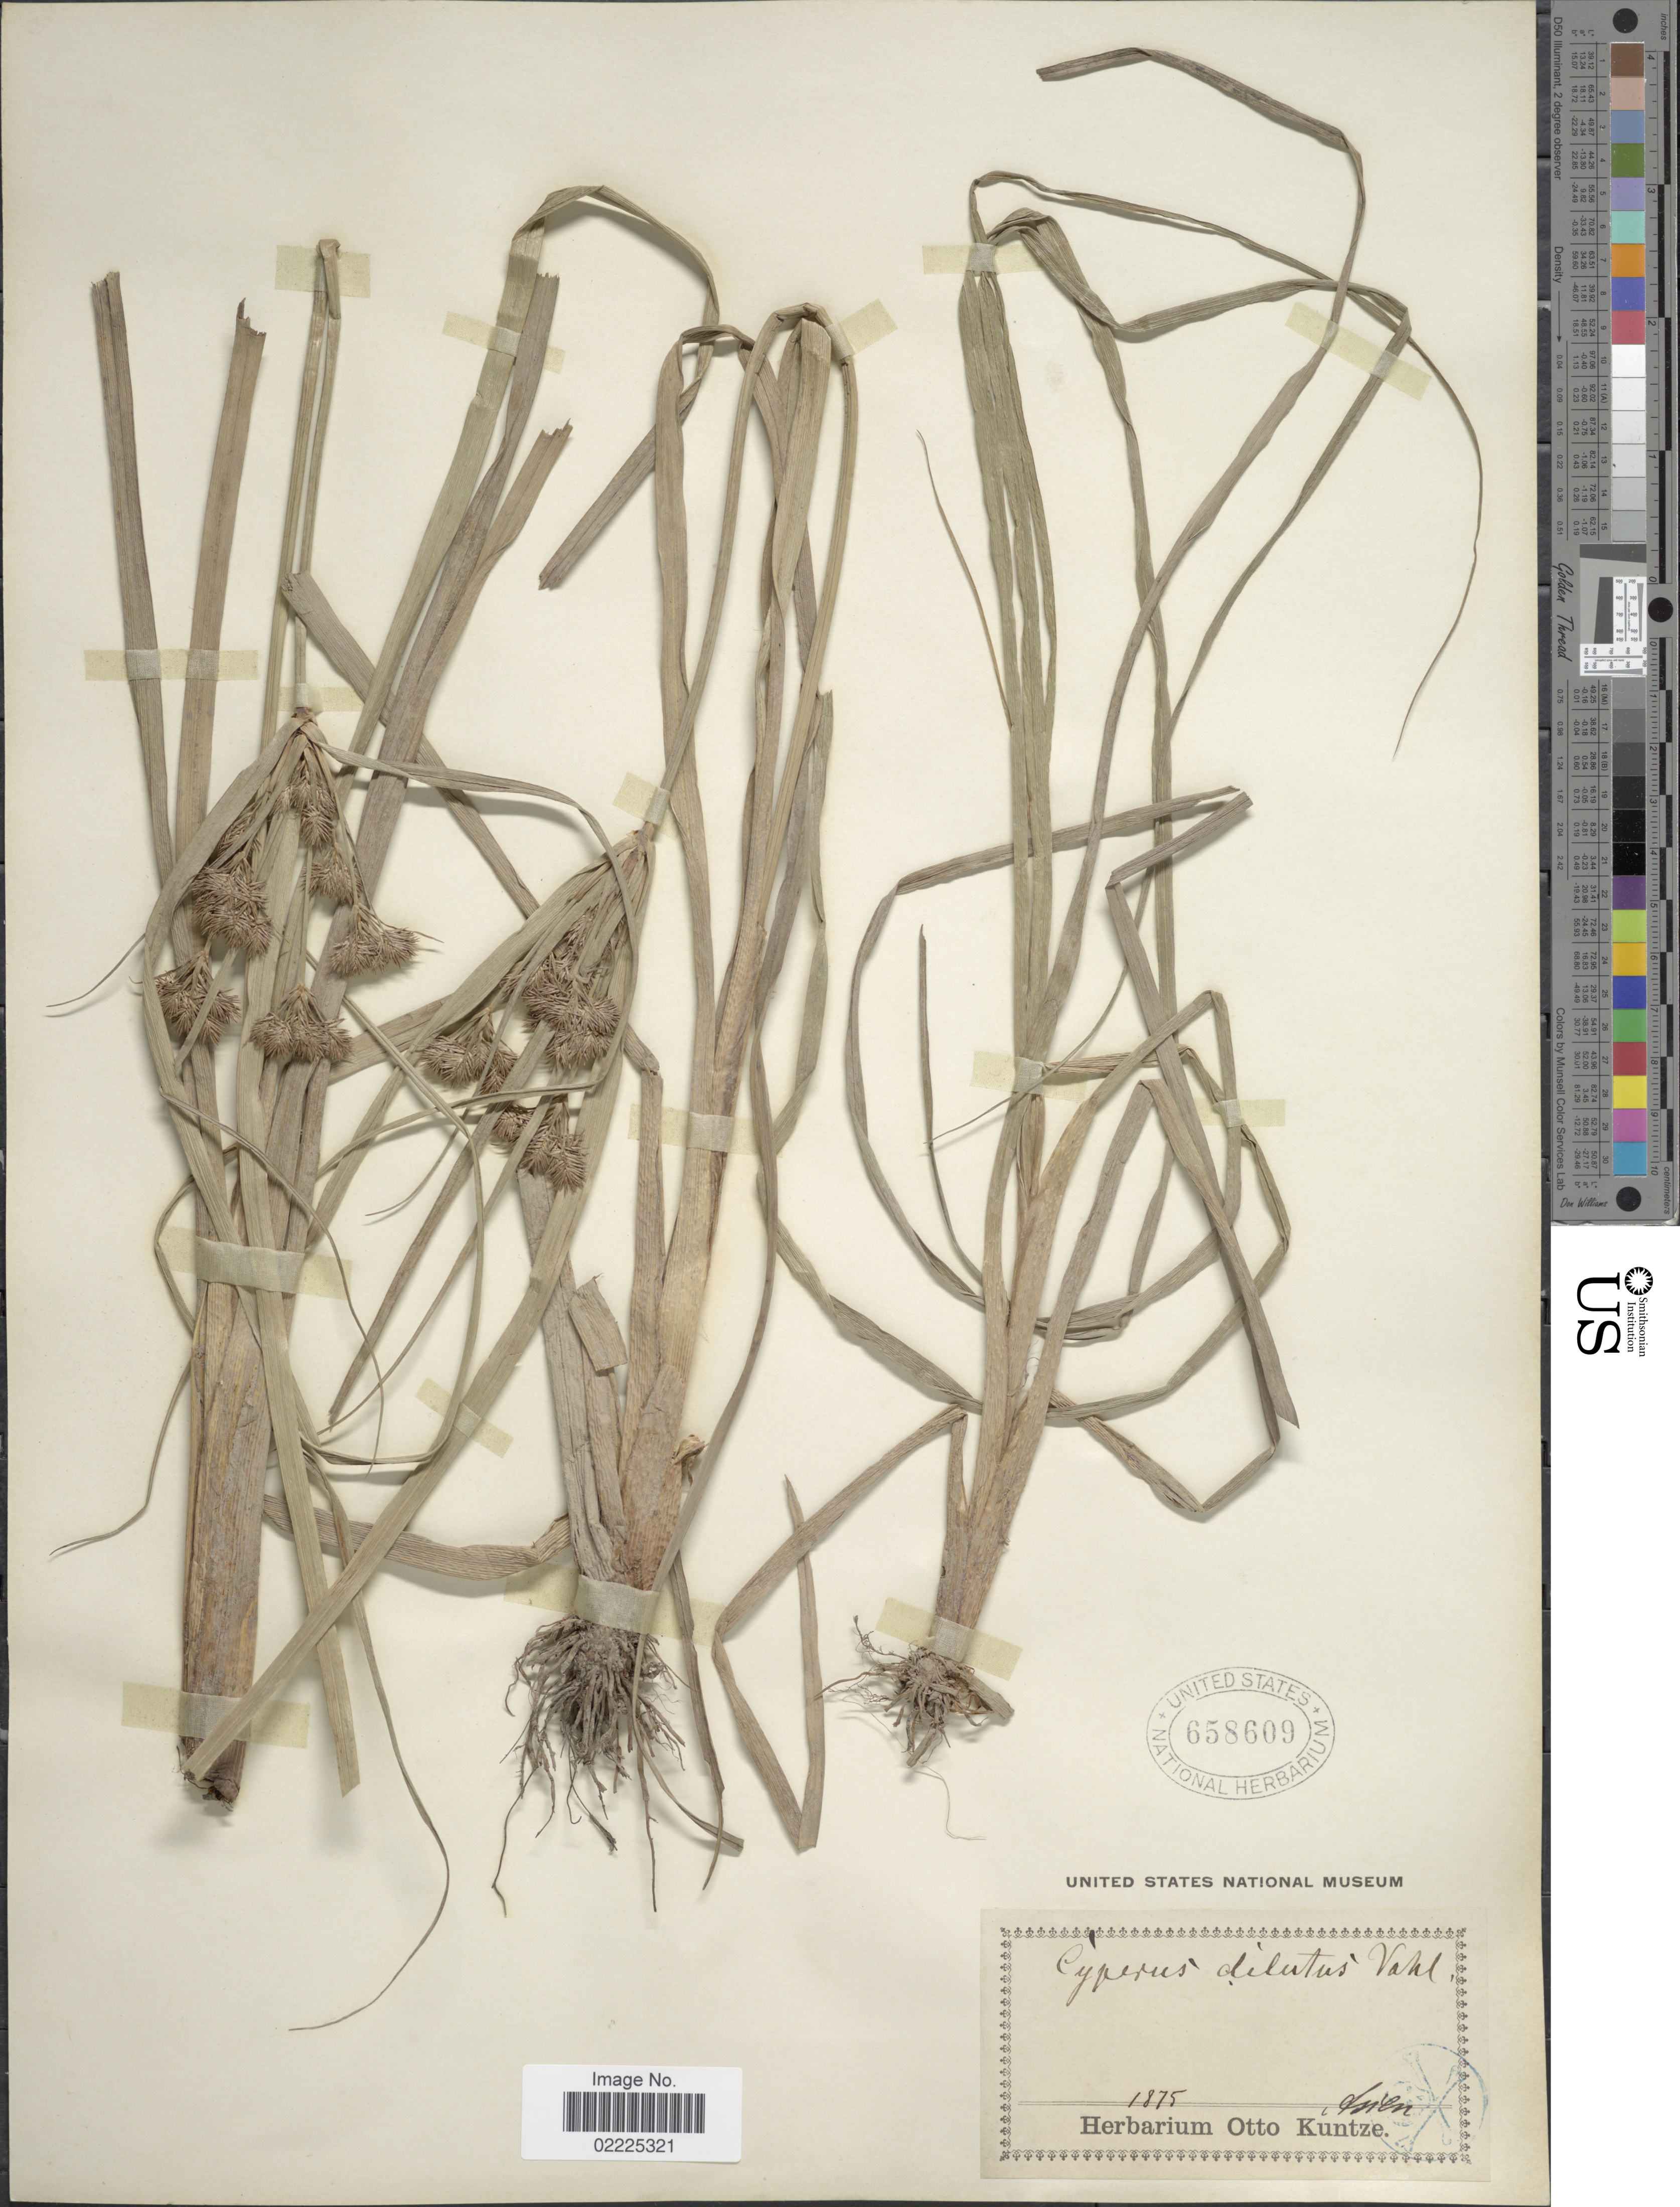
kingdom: Plantae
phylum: Tracheophyta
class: Liliopsida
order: Poales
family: Cyperaceae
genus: Cyperus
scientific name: Cyperus compactus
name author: Retz.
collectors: ex herb. Otto Kuntze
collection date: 1875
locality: Asien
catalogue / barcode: US 658609